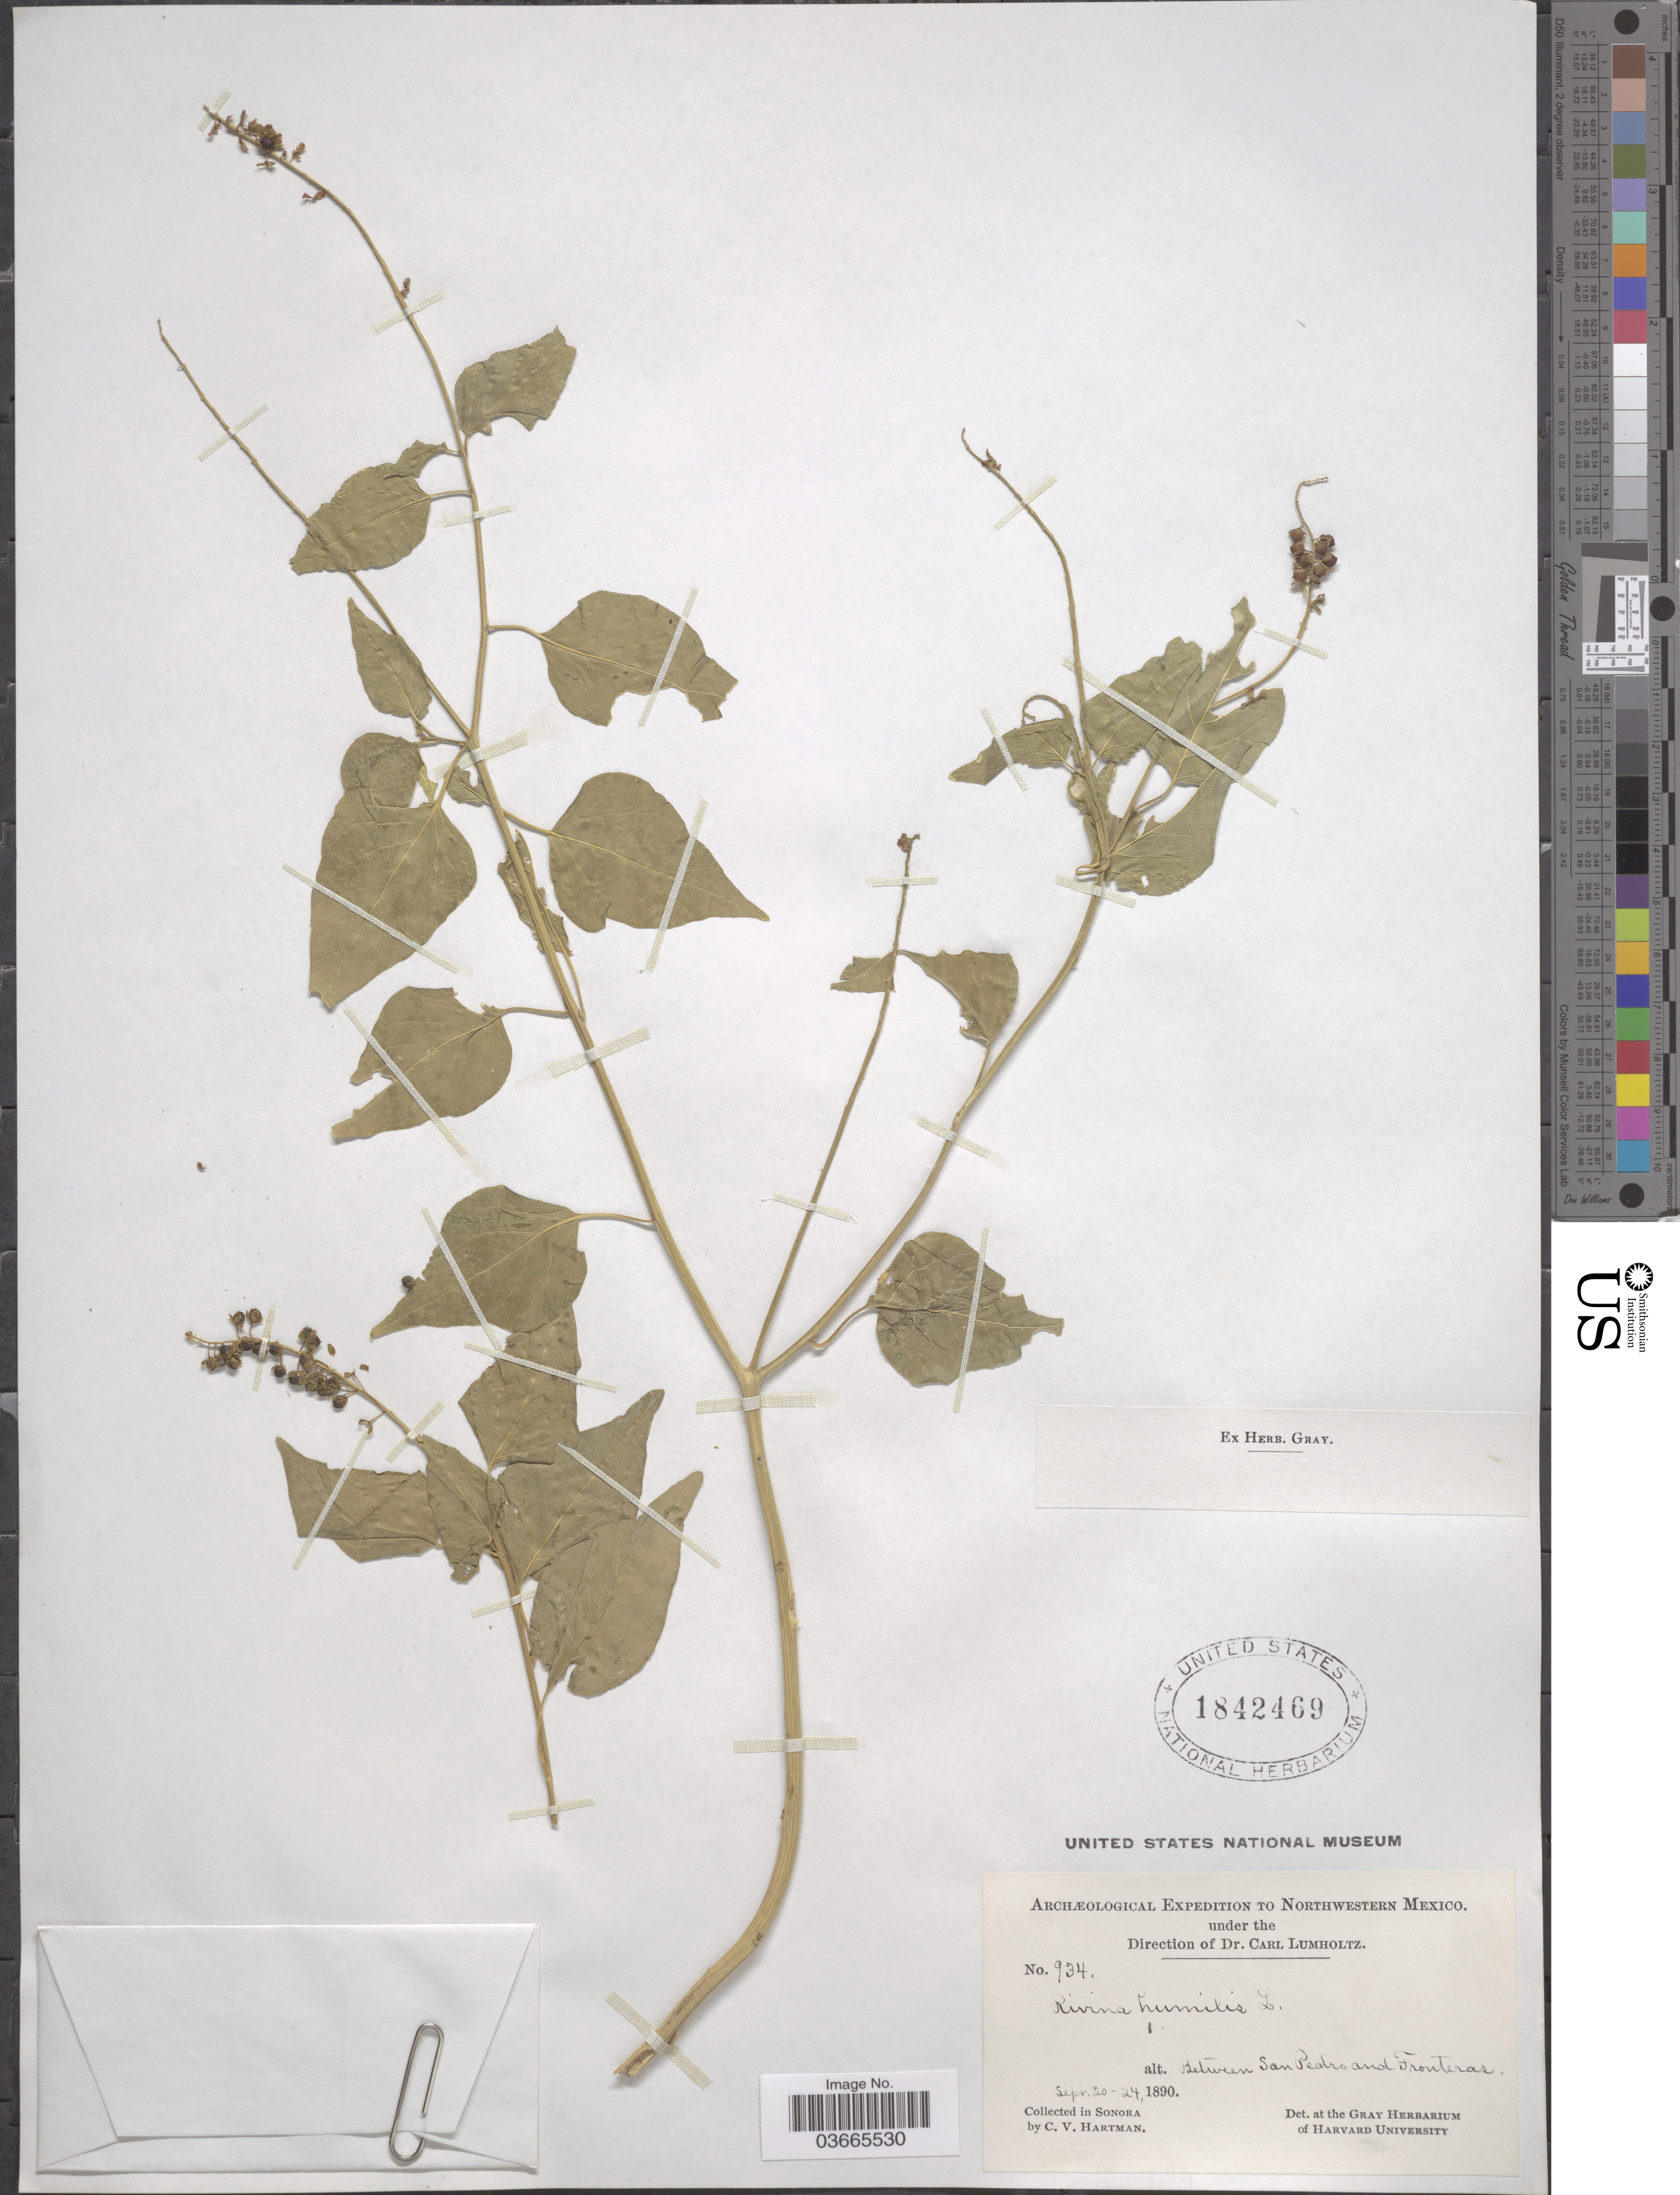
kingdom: Plantae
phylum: Tracheophyta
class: Magnoliopsida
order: Caryophyllales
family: Phytolaccaceae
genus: Rivina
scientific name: Rivina humilis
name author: L.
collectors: C. V. Hartman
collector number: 934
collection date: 1890-09-20/1890-09-24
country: Mexico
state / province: Sonora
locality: Northwestern Mexico. Between San Pedro and Fronteras.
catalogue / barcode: US 1842469